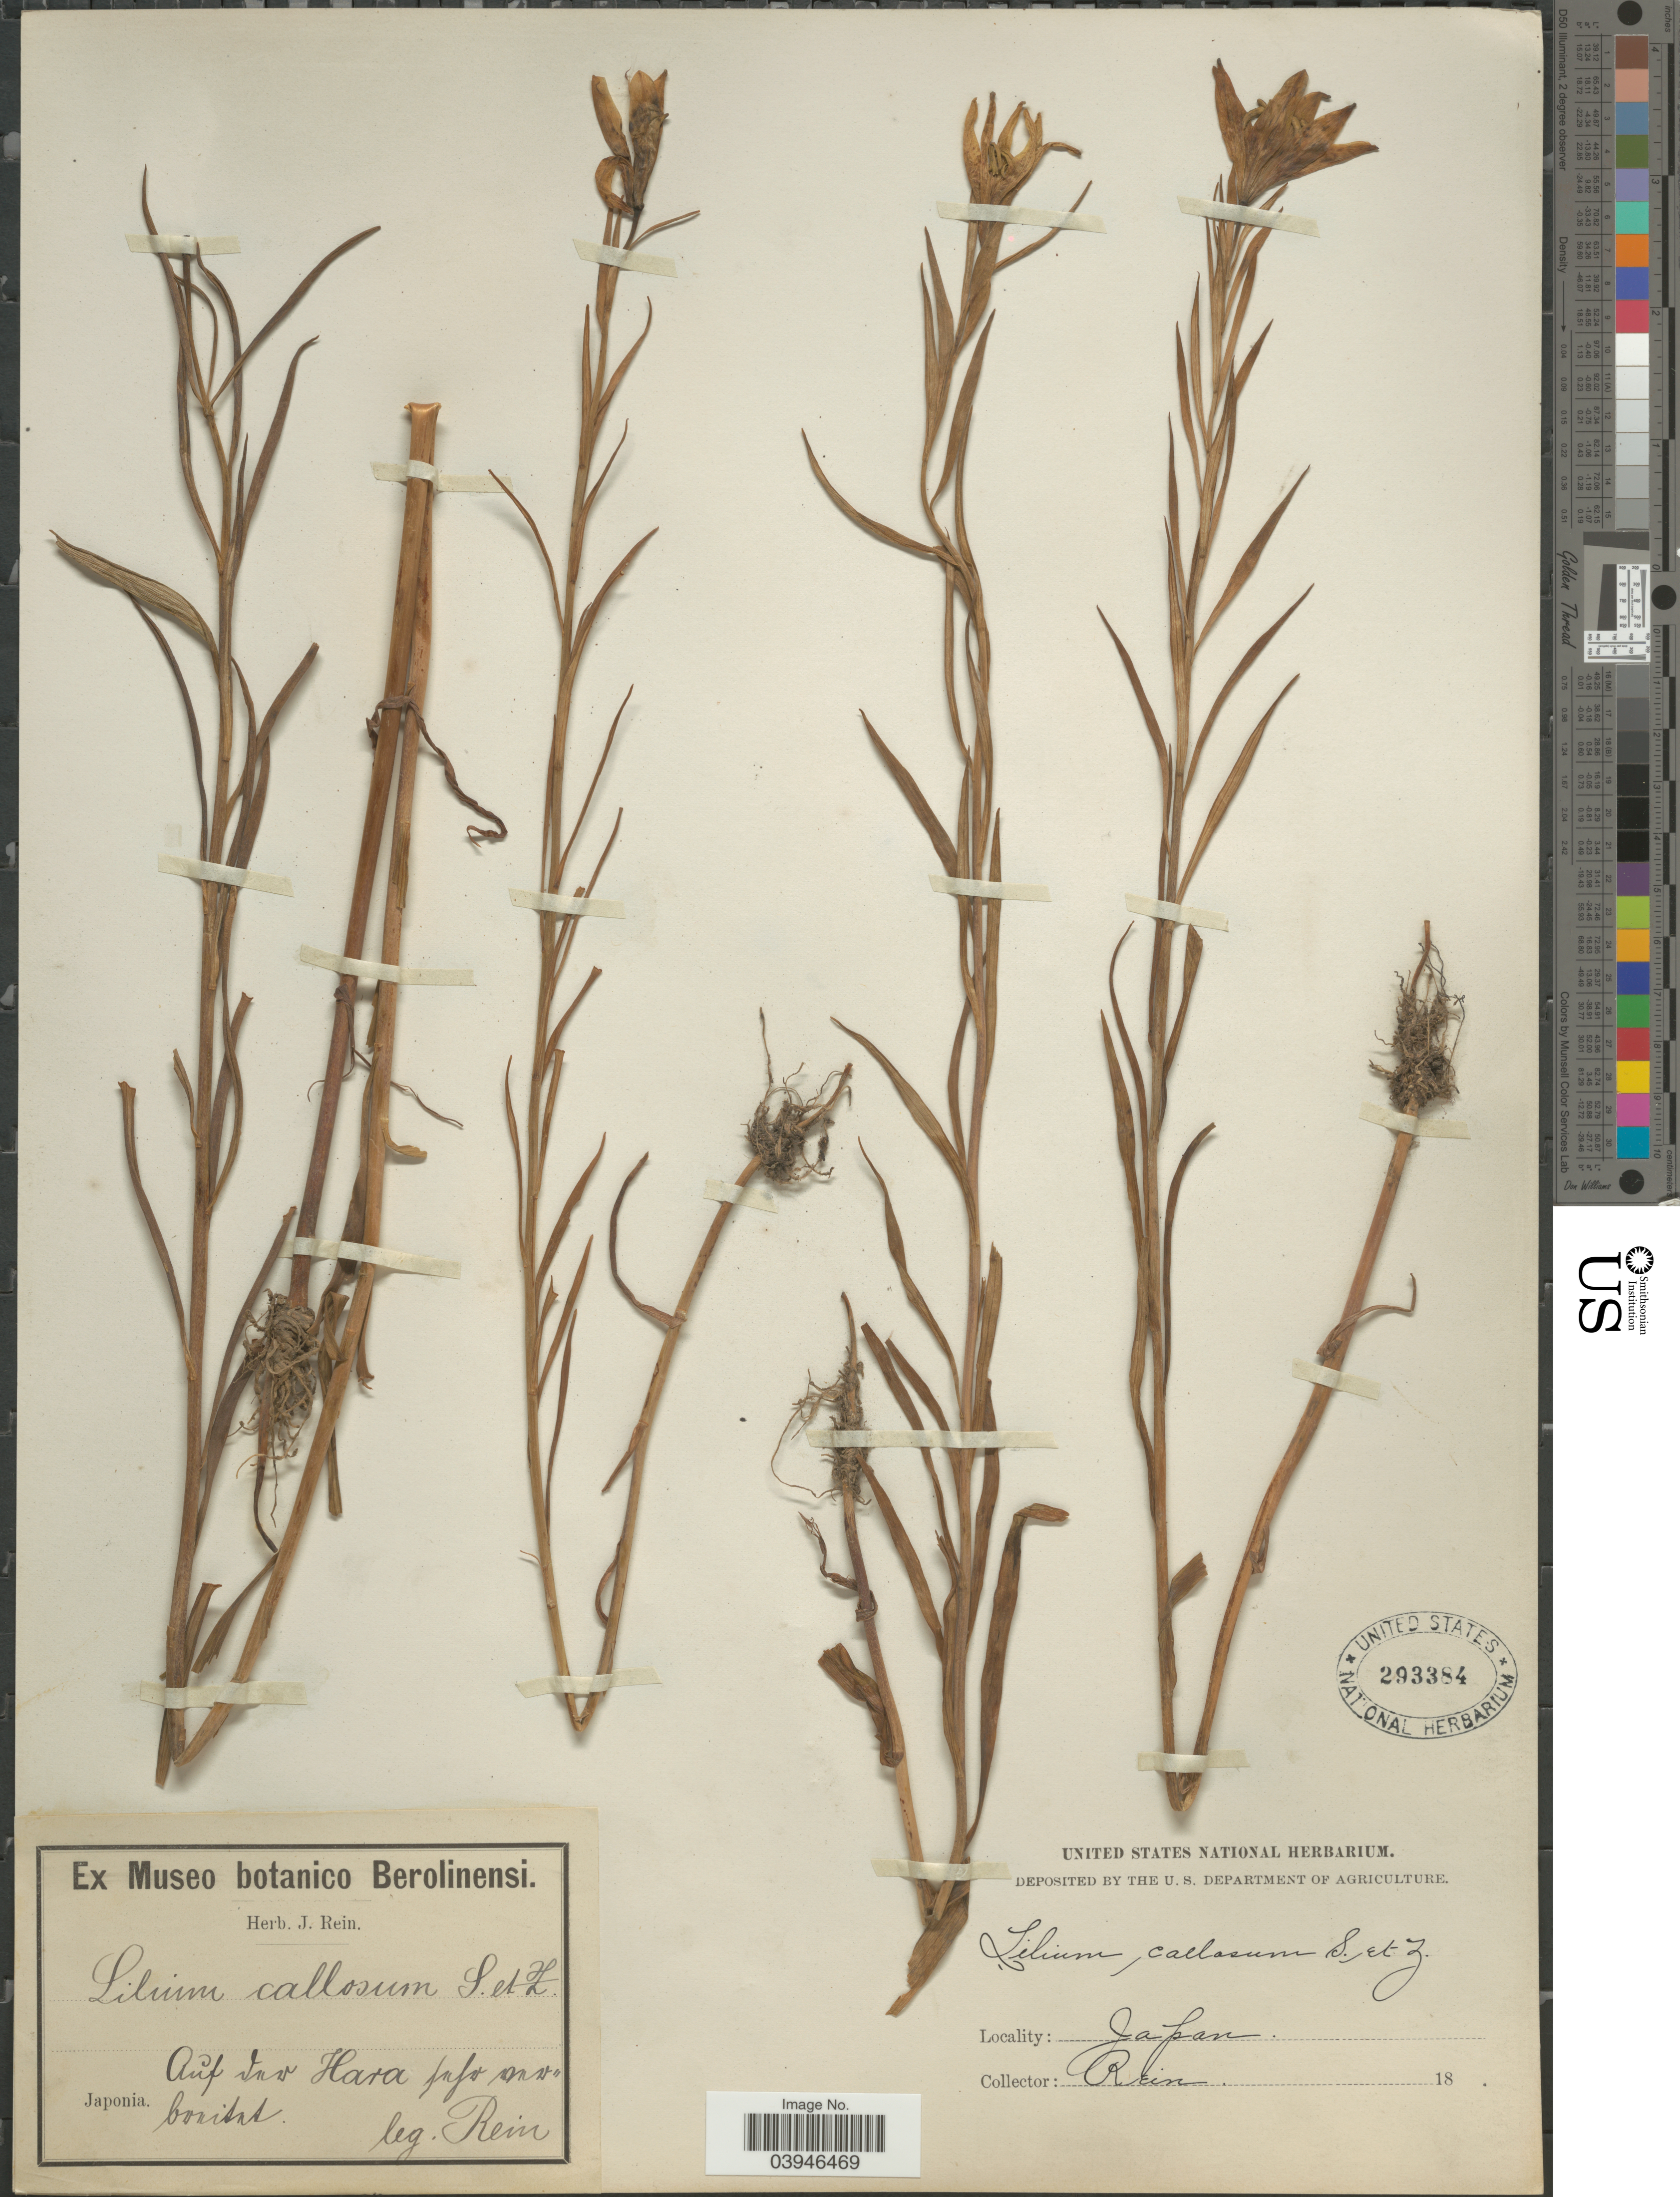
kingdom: Plantae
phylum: Tracheophyta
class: Liliopsida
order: Liliales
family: Liliaceae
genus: Lilium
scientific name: Lilium callosum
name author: Siebold & Zucc.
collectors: J. Rein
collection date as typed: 18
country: Japan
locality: Auf Ino Hara jafo [illegible text].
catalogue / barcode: US 293384